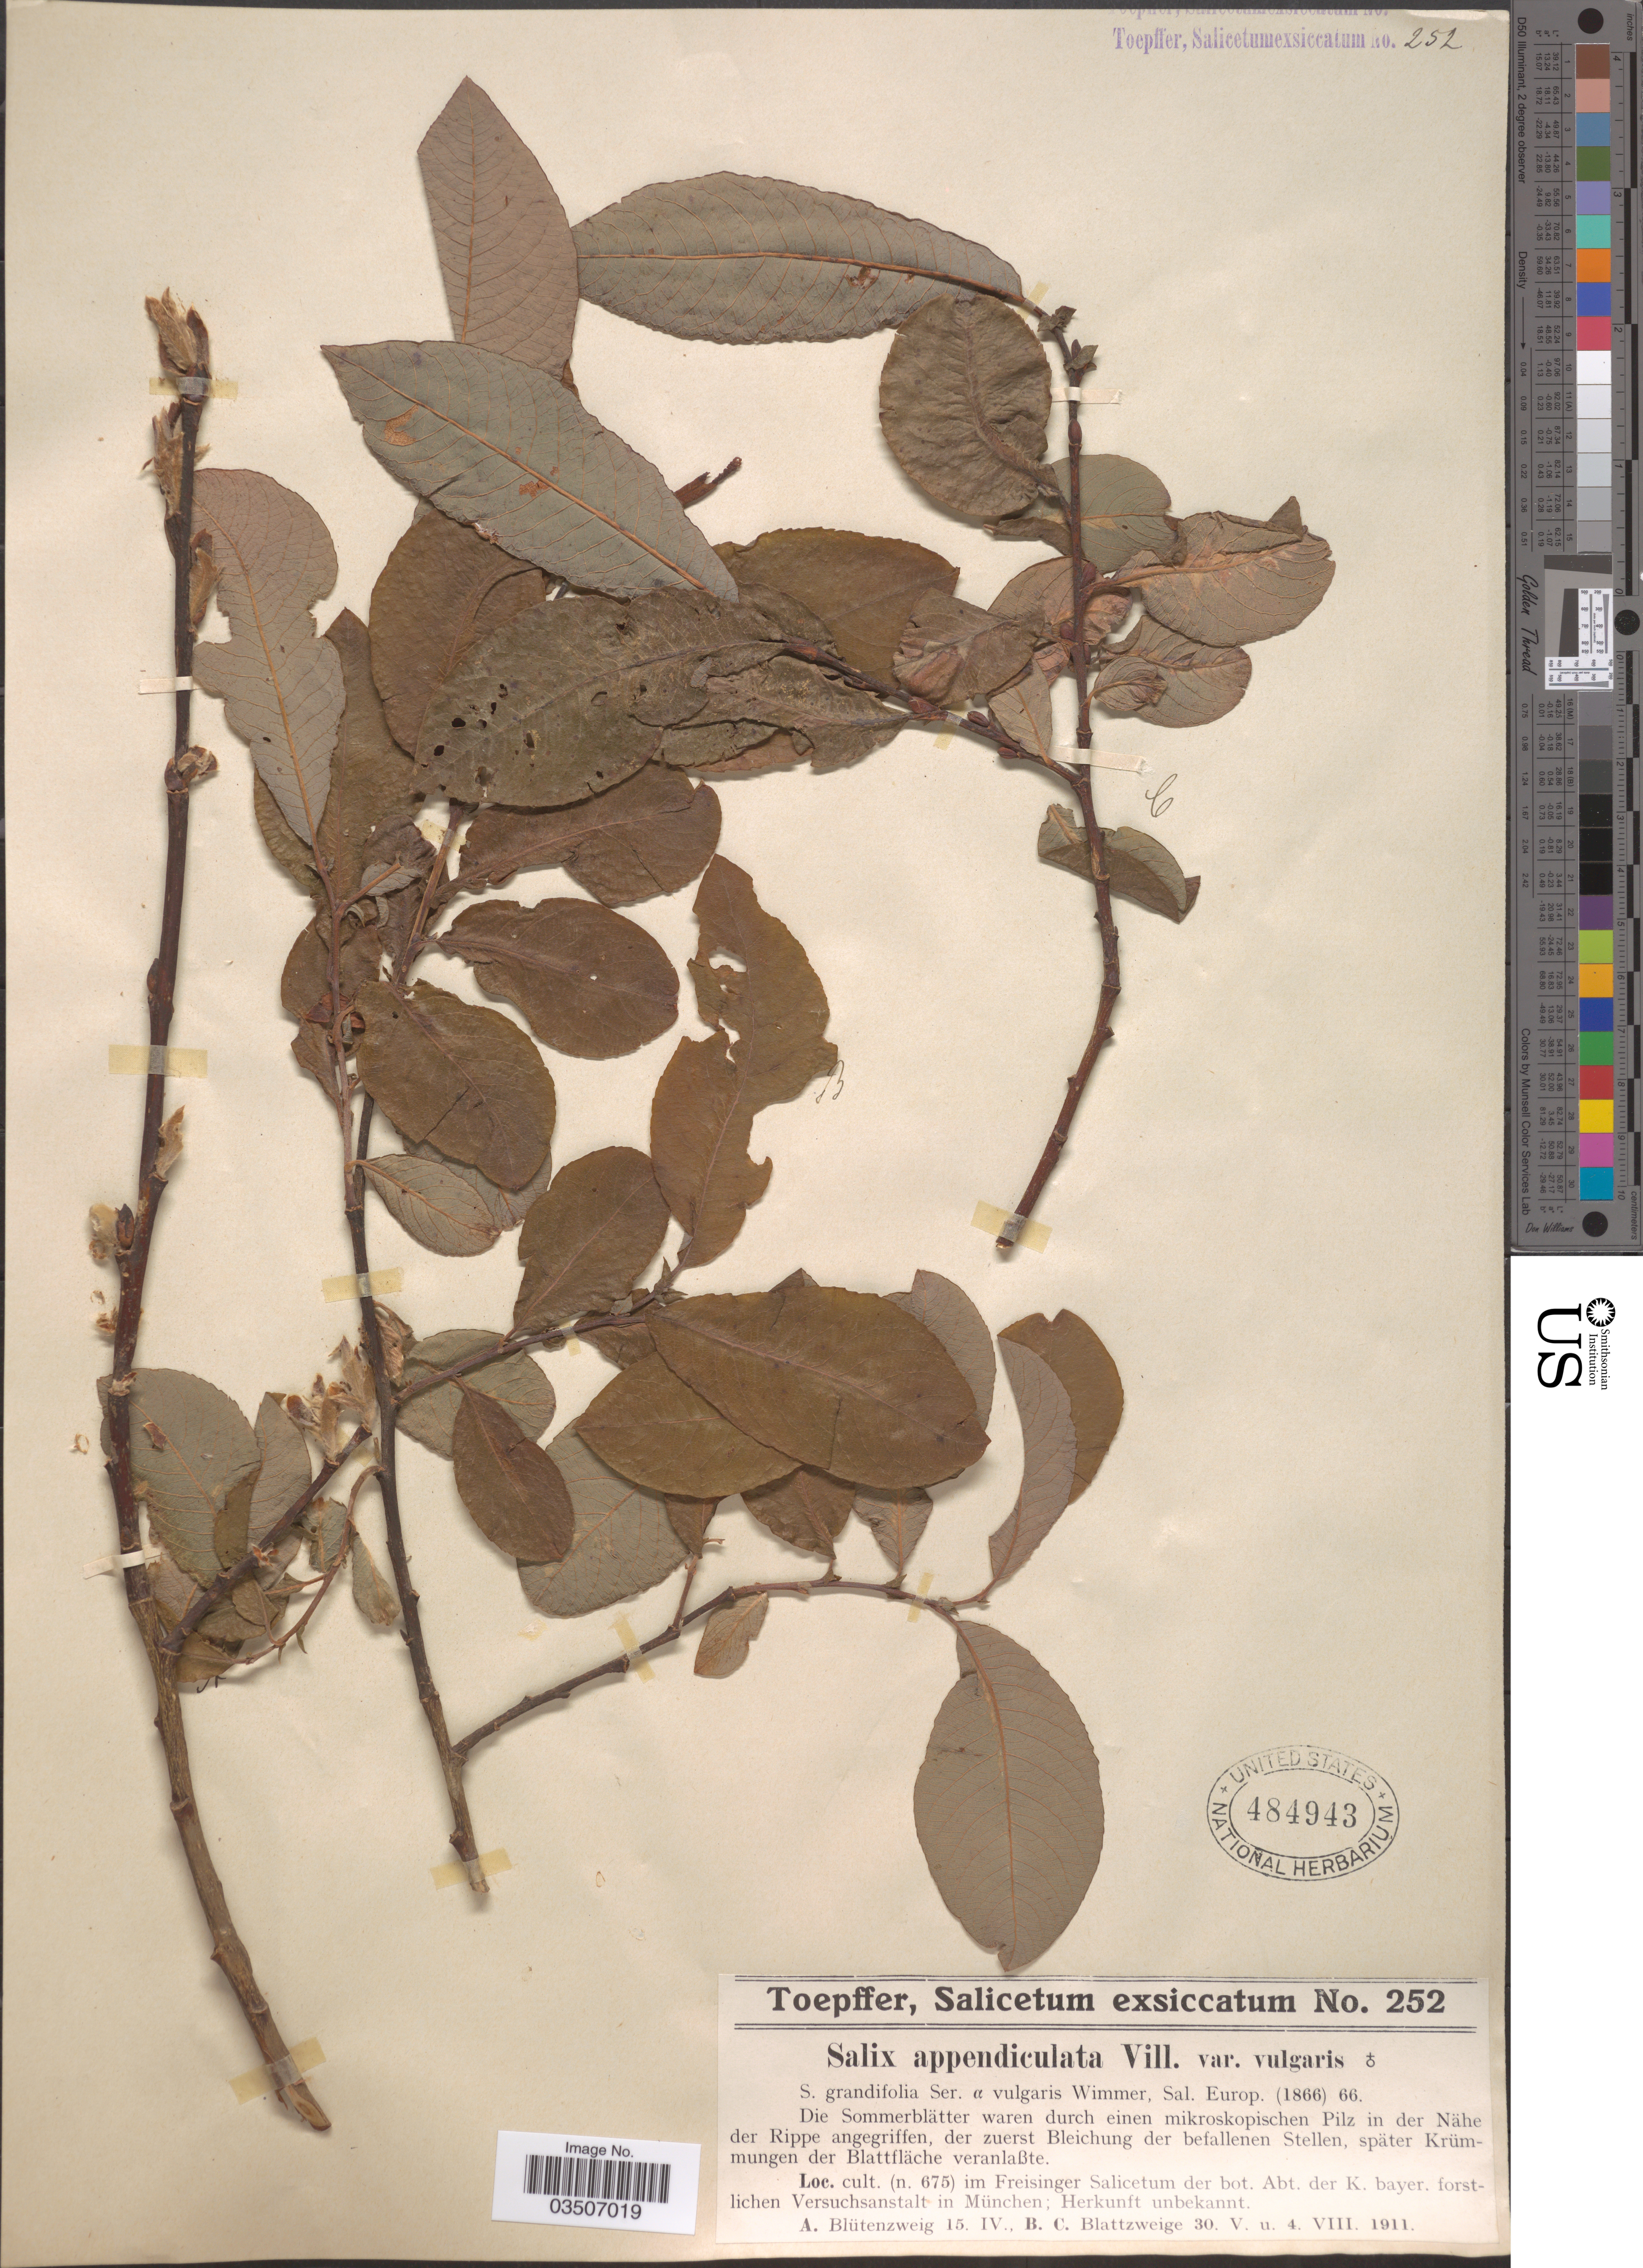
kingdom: Plantae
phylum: Tracheophyta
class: Magnoliopsida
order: Malpighiales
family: Salicaceae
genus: Salix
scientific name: Salix appendiculata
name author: Vill.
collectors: A. Toepffer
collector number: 252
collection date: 1911-04-15/1911-08-04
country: Germany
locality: Cult (n. 675) im Freisinger Salicetum der bot. Abt. der K. bayer. forstlichen Versuchsanstalt in München; Herkunft unbekannt.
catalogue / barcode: US 484943